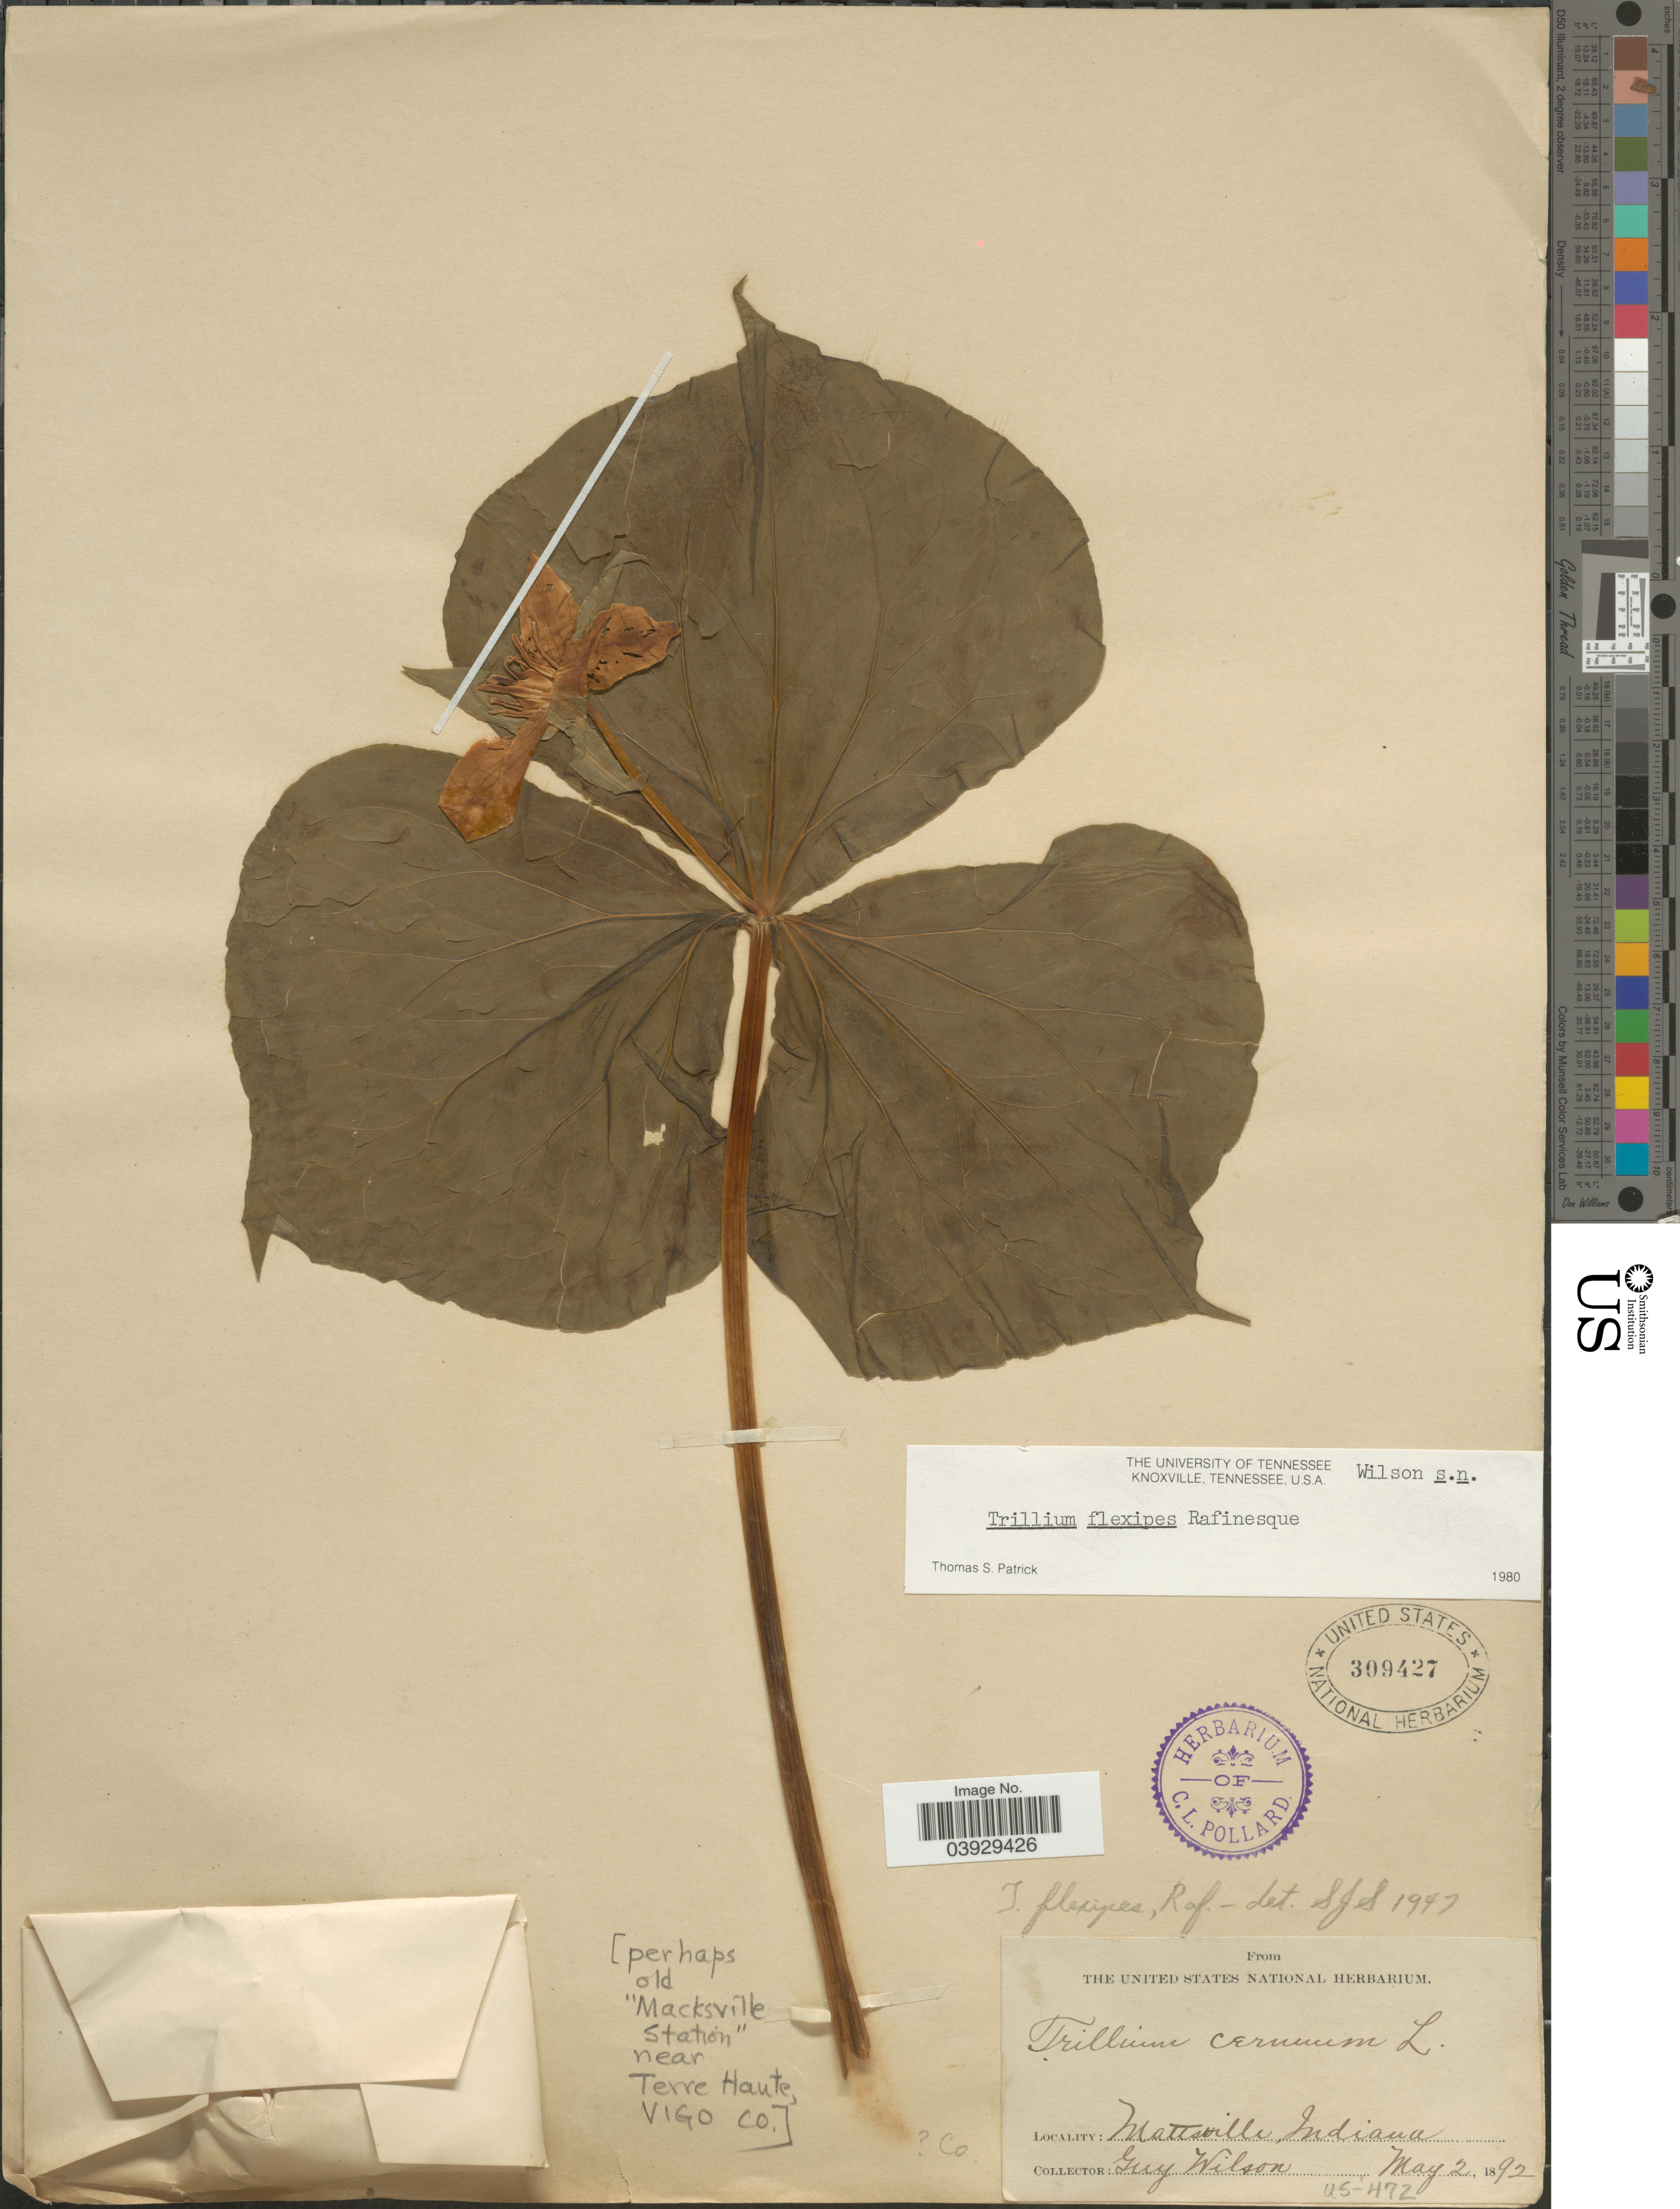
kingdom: Plantae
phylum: Tracheophyta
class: Liliopsida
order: Liliales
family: Melanthiaceae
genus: Trillium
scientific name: Trillium flexipes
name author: Raf.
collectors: G. Wilson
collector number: US-472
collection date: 1892-05-02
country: United States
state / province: Indiana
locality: Mattsville. Perhaps old "Macksville Station" near Terre Haute Vigo Co. [unsure placement] Co.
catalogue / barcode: US 309427